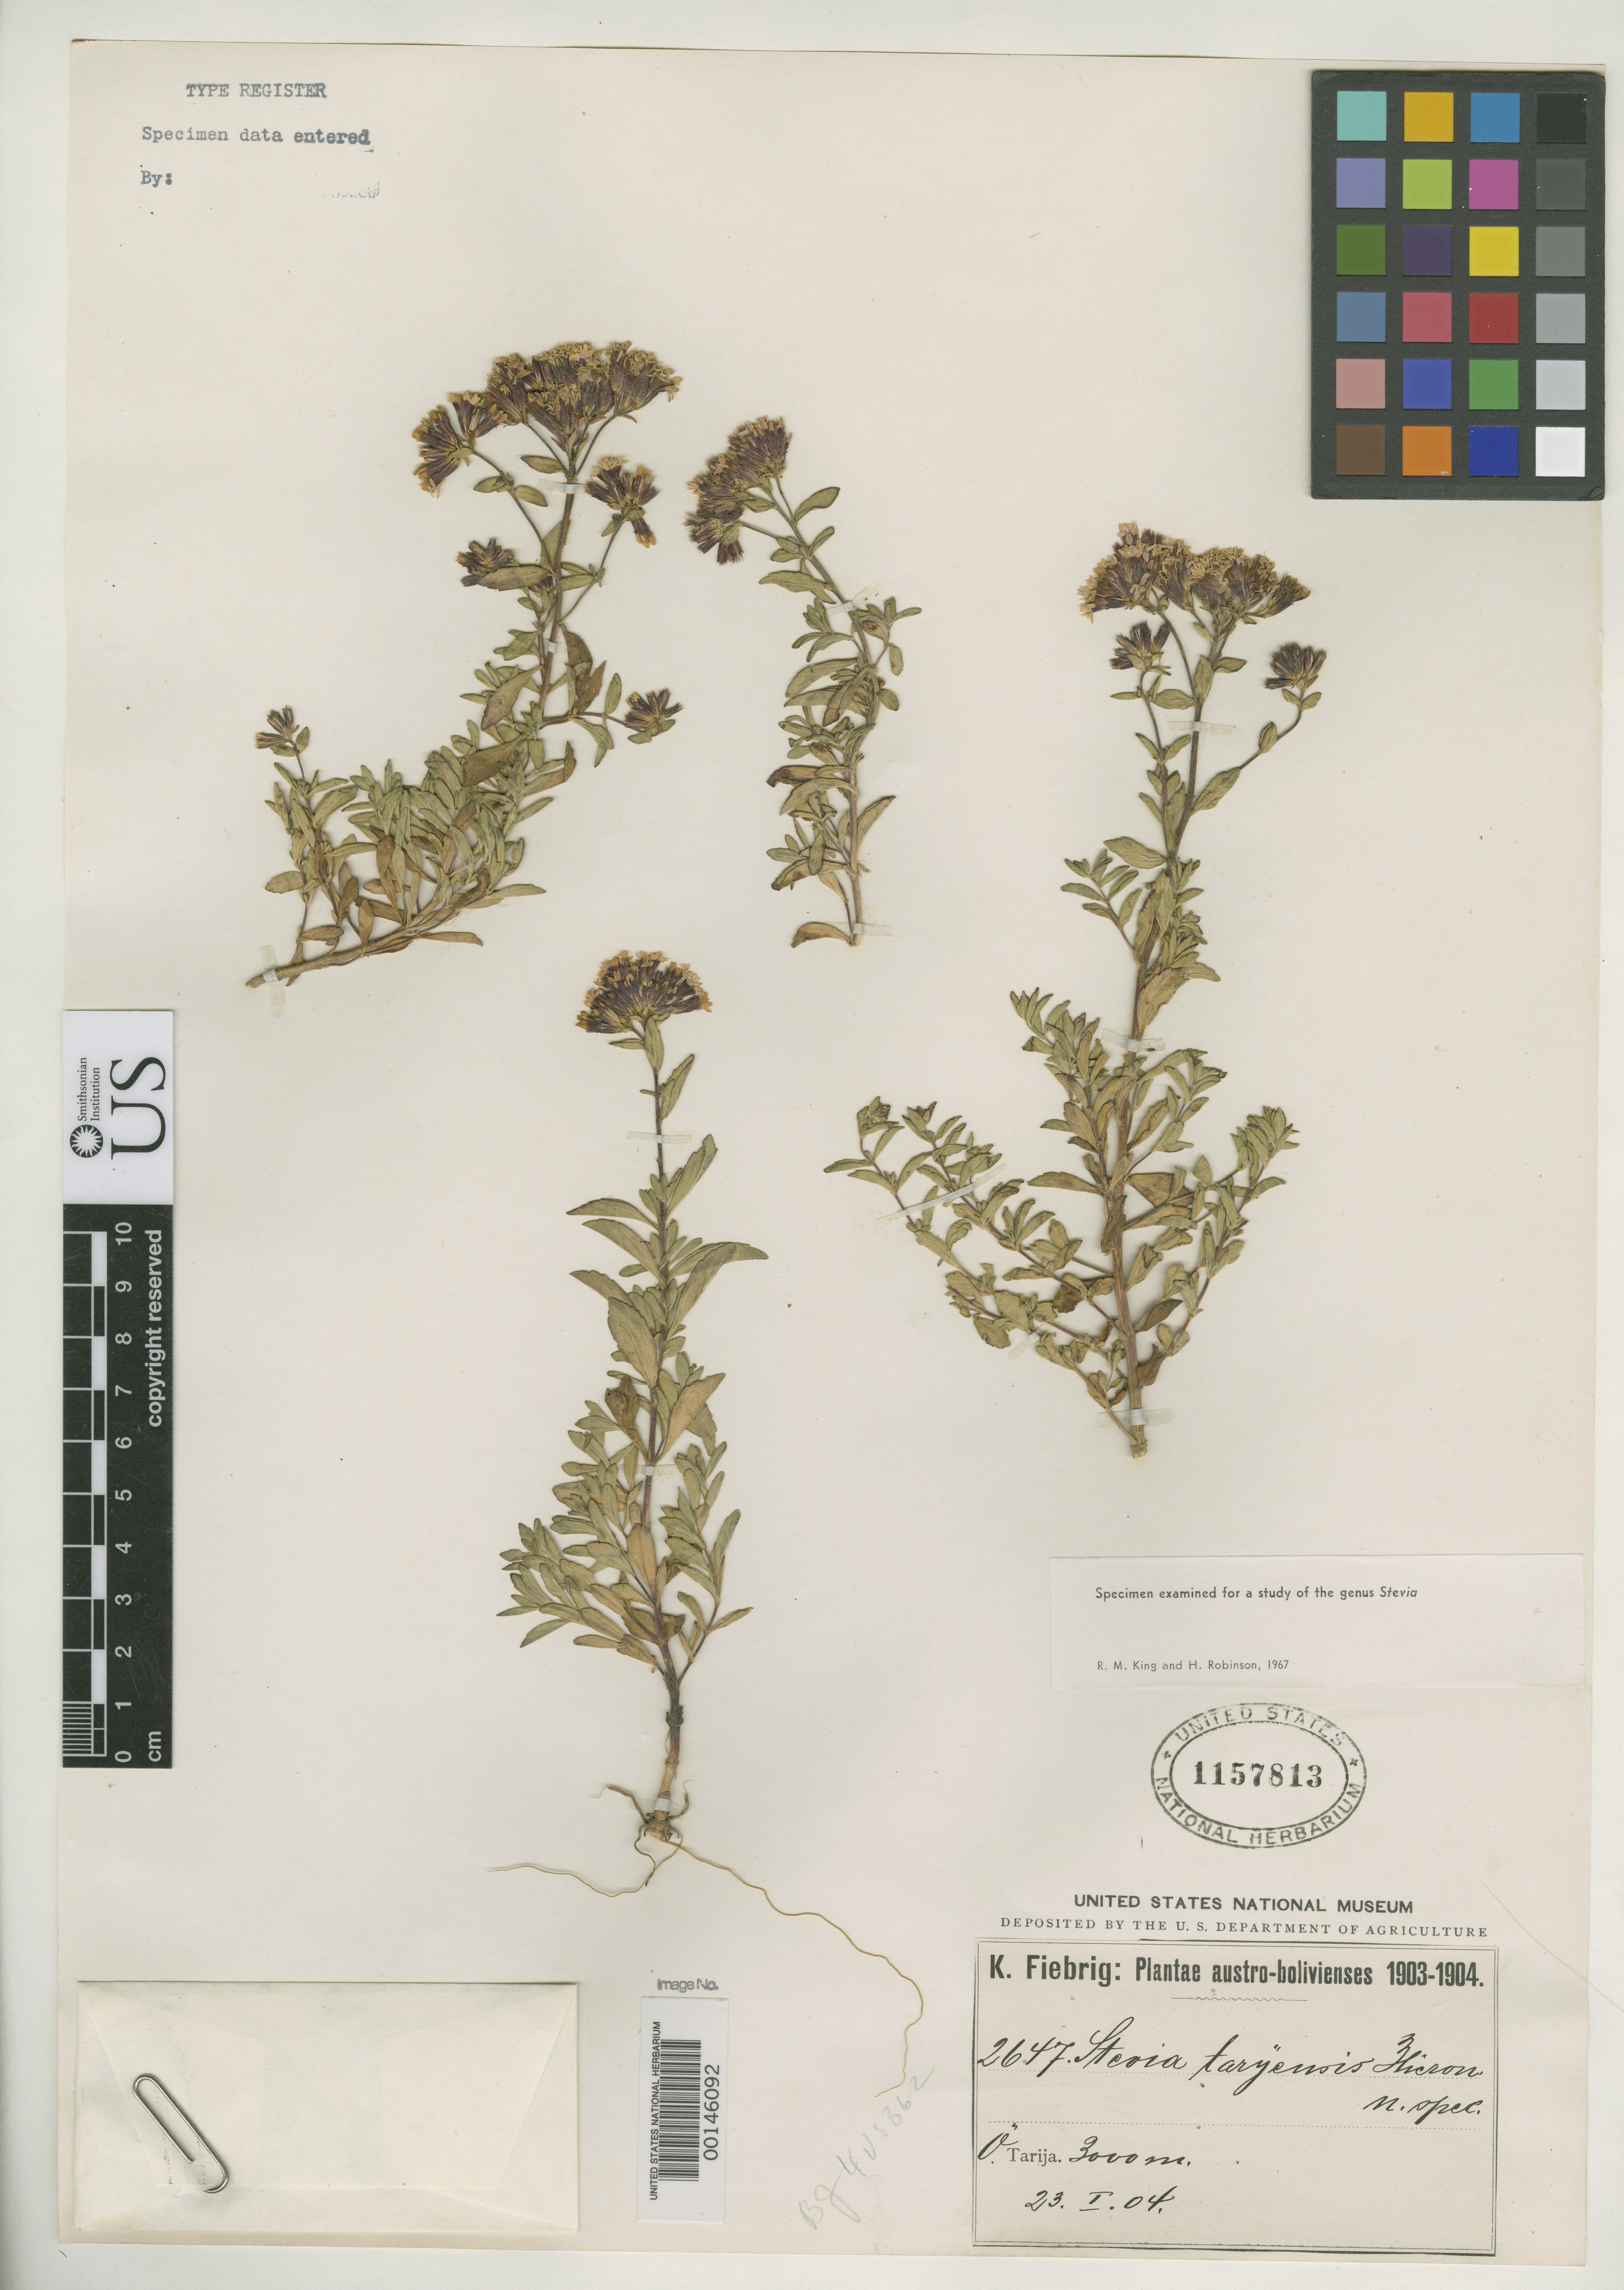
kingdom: Plantae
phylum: Tracheophyta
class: Magnoliopsida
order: Asterales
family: Asteraceae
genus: Stevia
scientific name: Stevia tarijensis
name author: Hieron.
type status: Isotype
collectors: K. Fiebrig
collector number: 2647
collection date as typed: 23 Jan 1904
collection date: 1904-01-23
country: Bolivia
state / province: Tarija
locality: Yesera.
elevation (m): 3000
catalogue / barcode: US 1157813